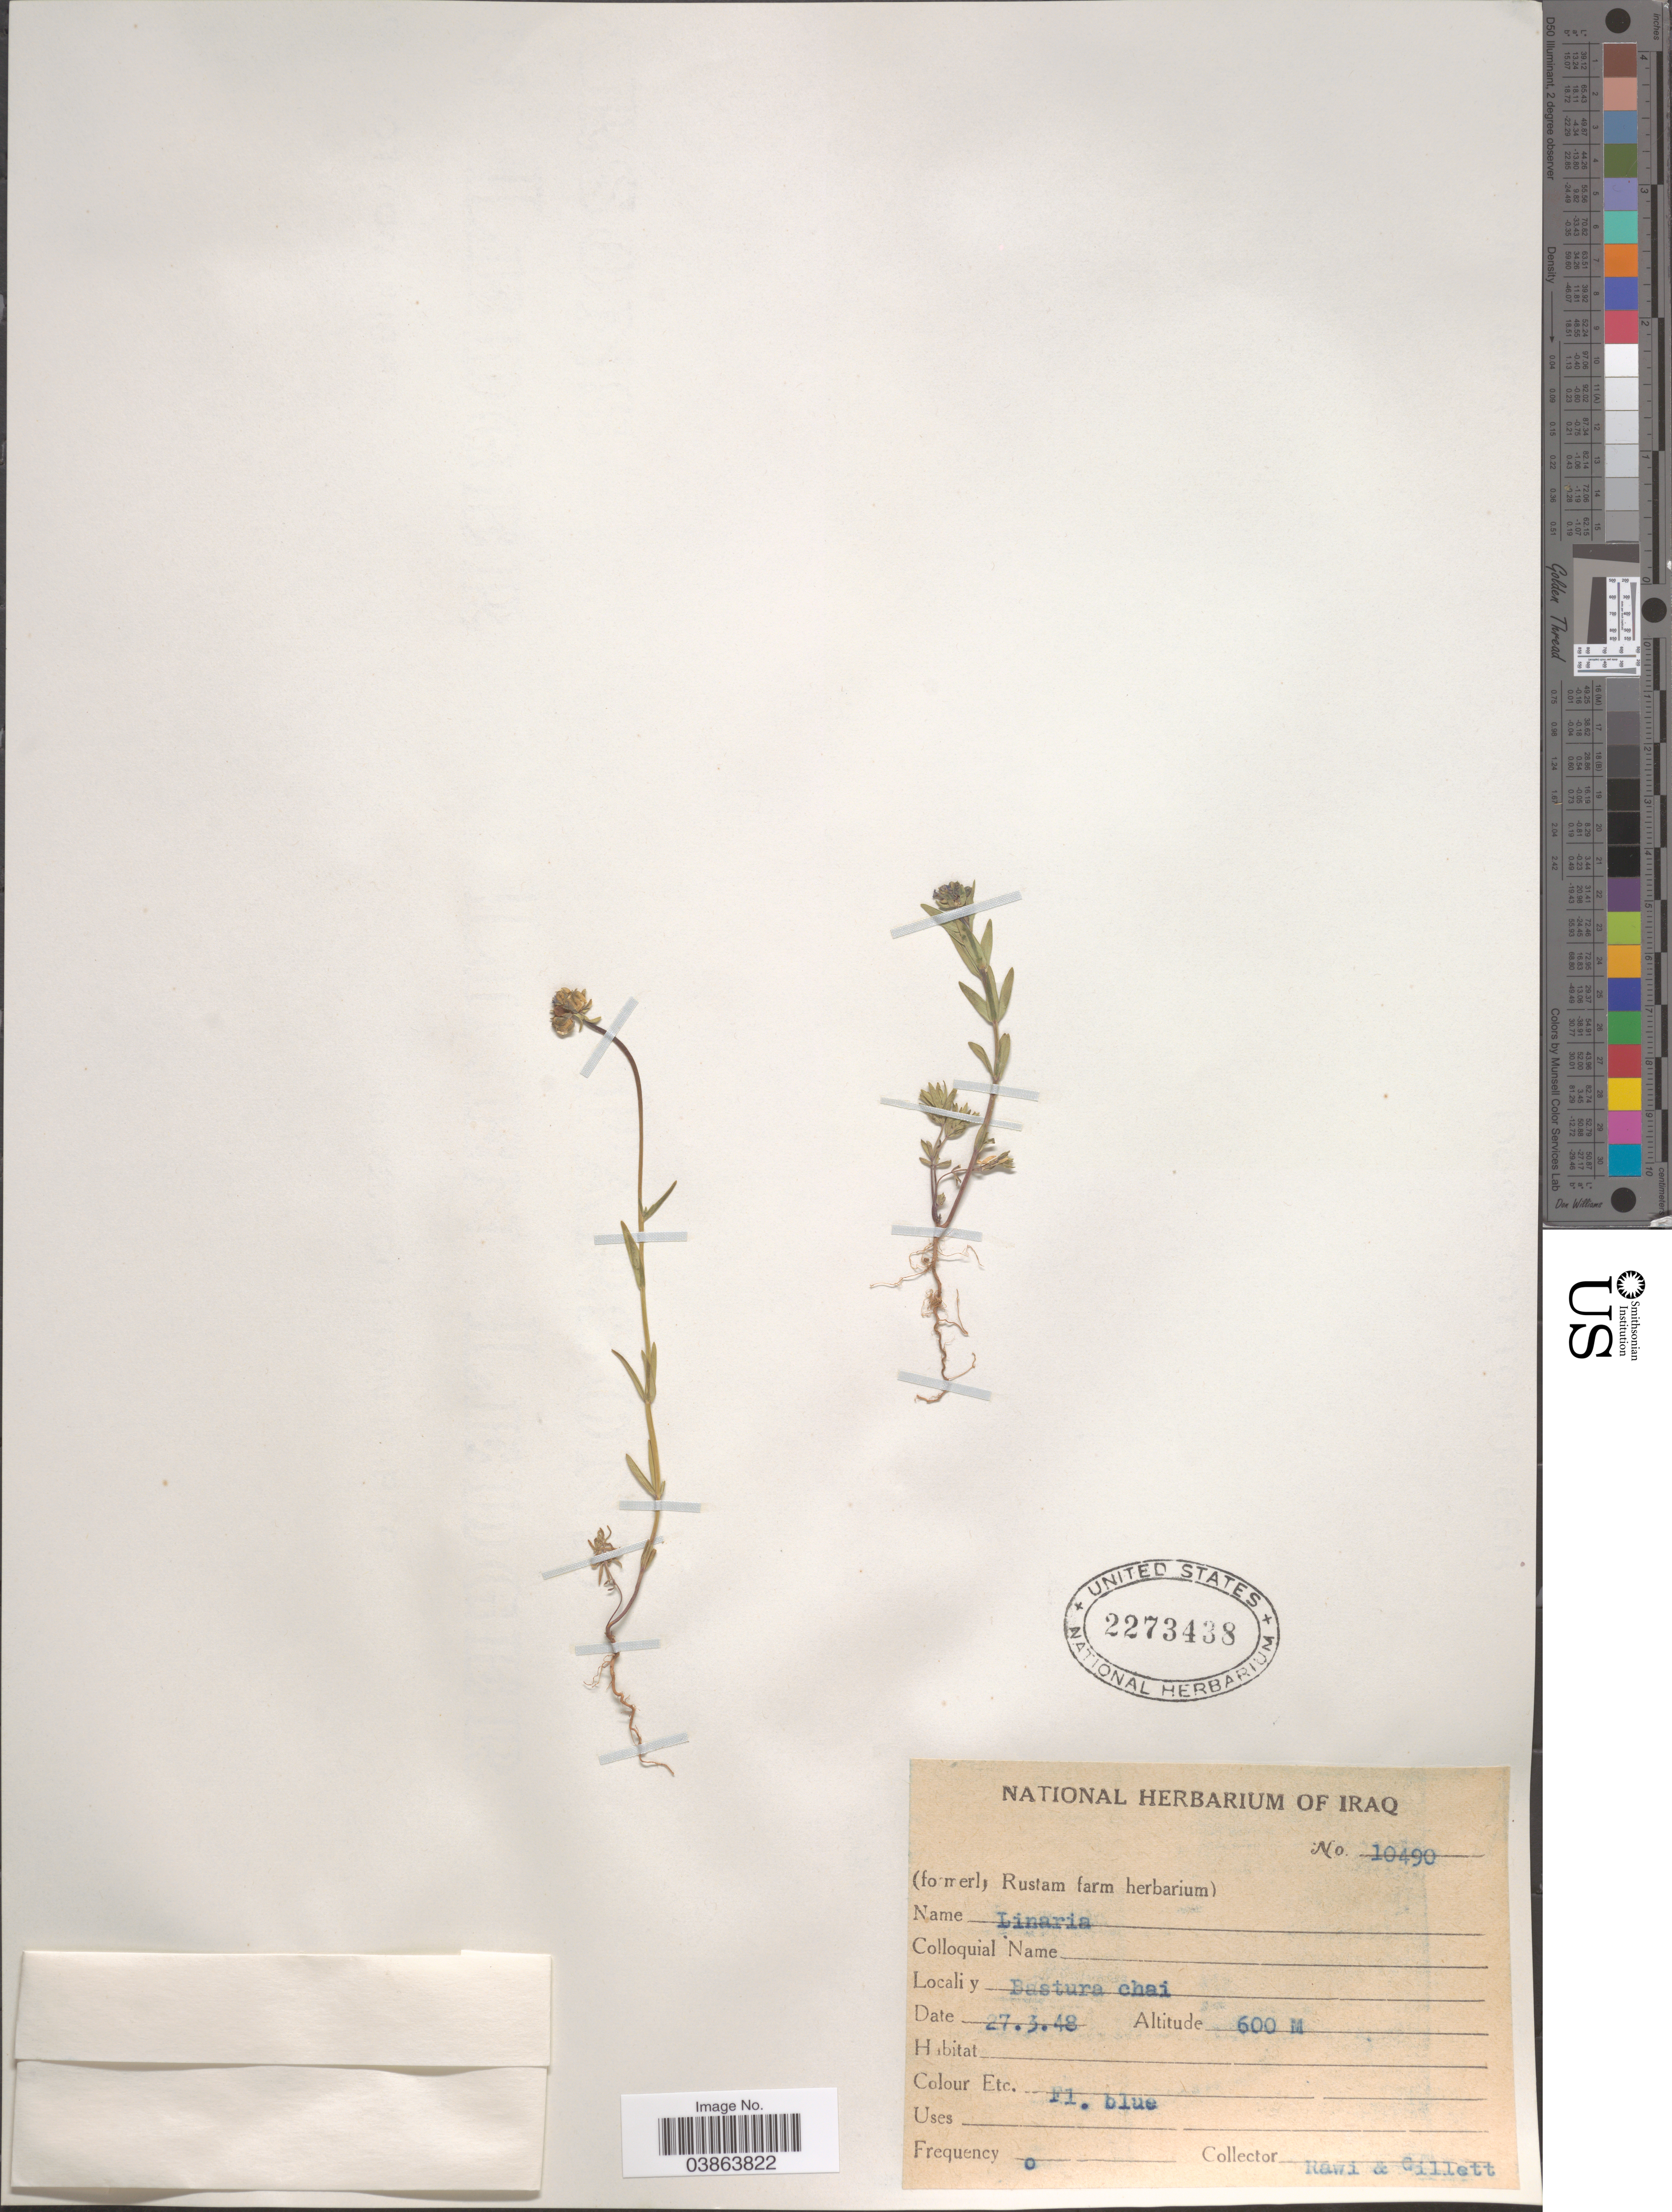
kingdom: Plantae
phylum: Tracheophyta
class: Magnoliopsida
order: Lamiales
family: Plantaginaceae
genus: Linaria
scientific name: Linaria sp.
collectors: -. Rawi & Gillett, --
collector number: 10490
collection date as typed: Transcribed d/m/y: 27/3/48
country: Iraq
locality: Bastura chai.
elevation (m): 600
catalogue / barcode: US 2273438